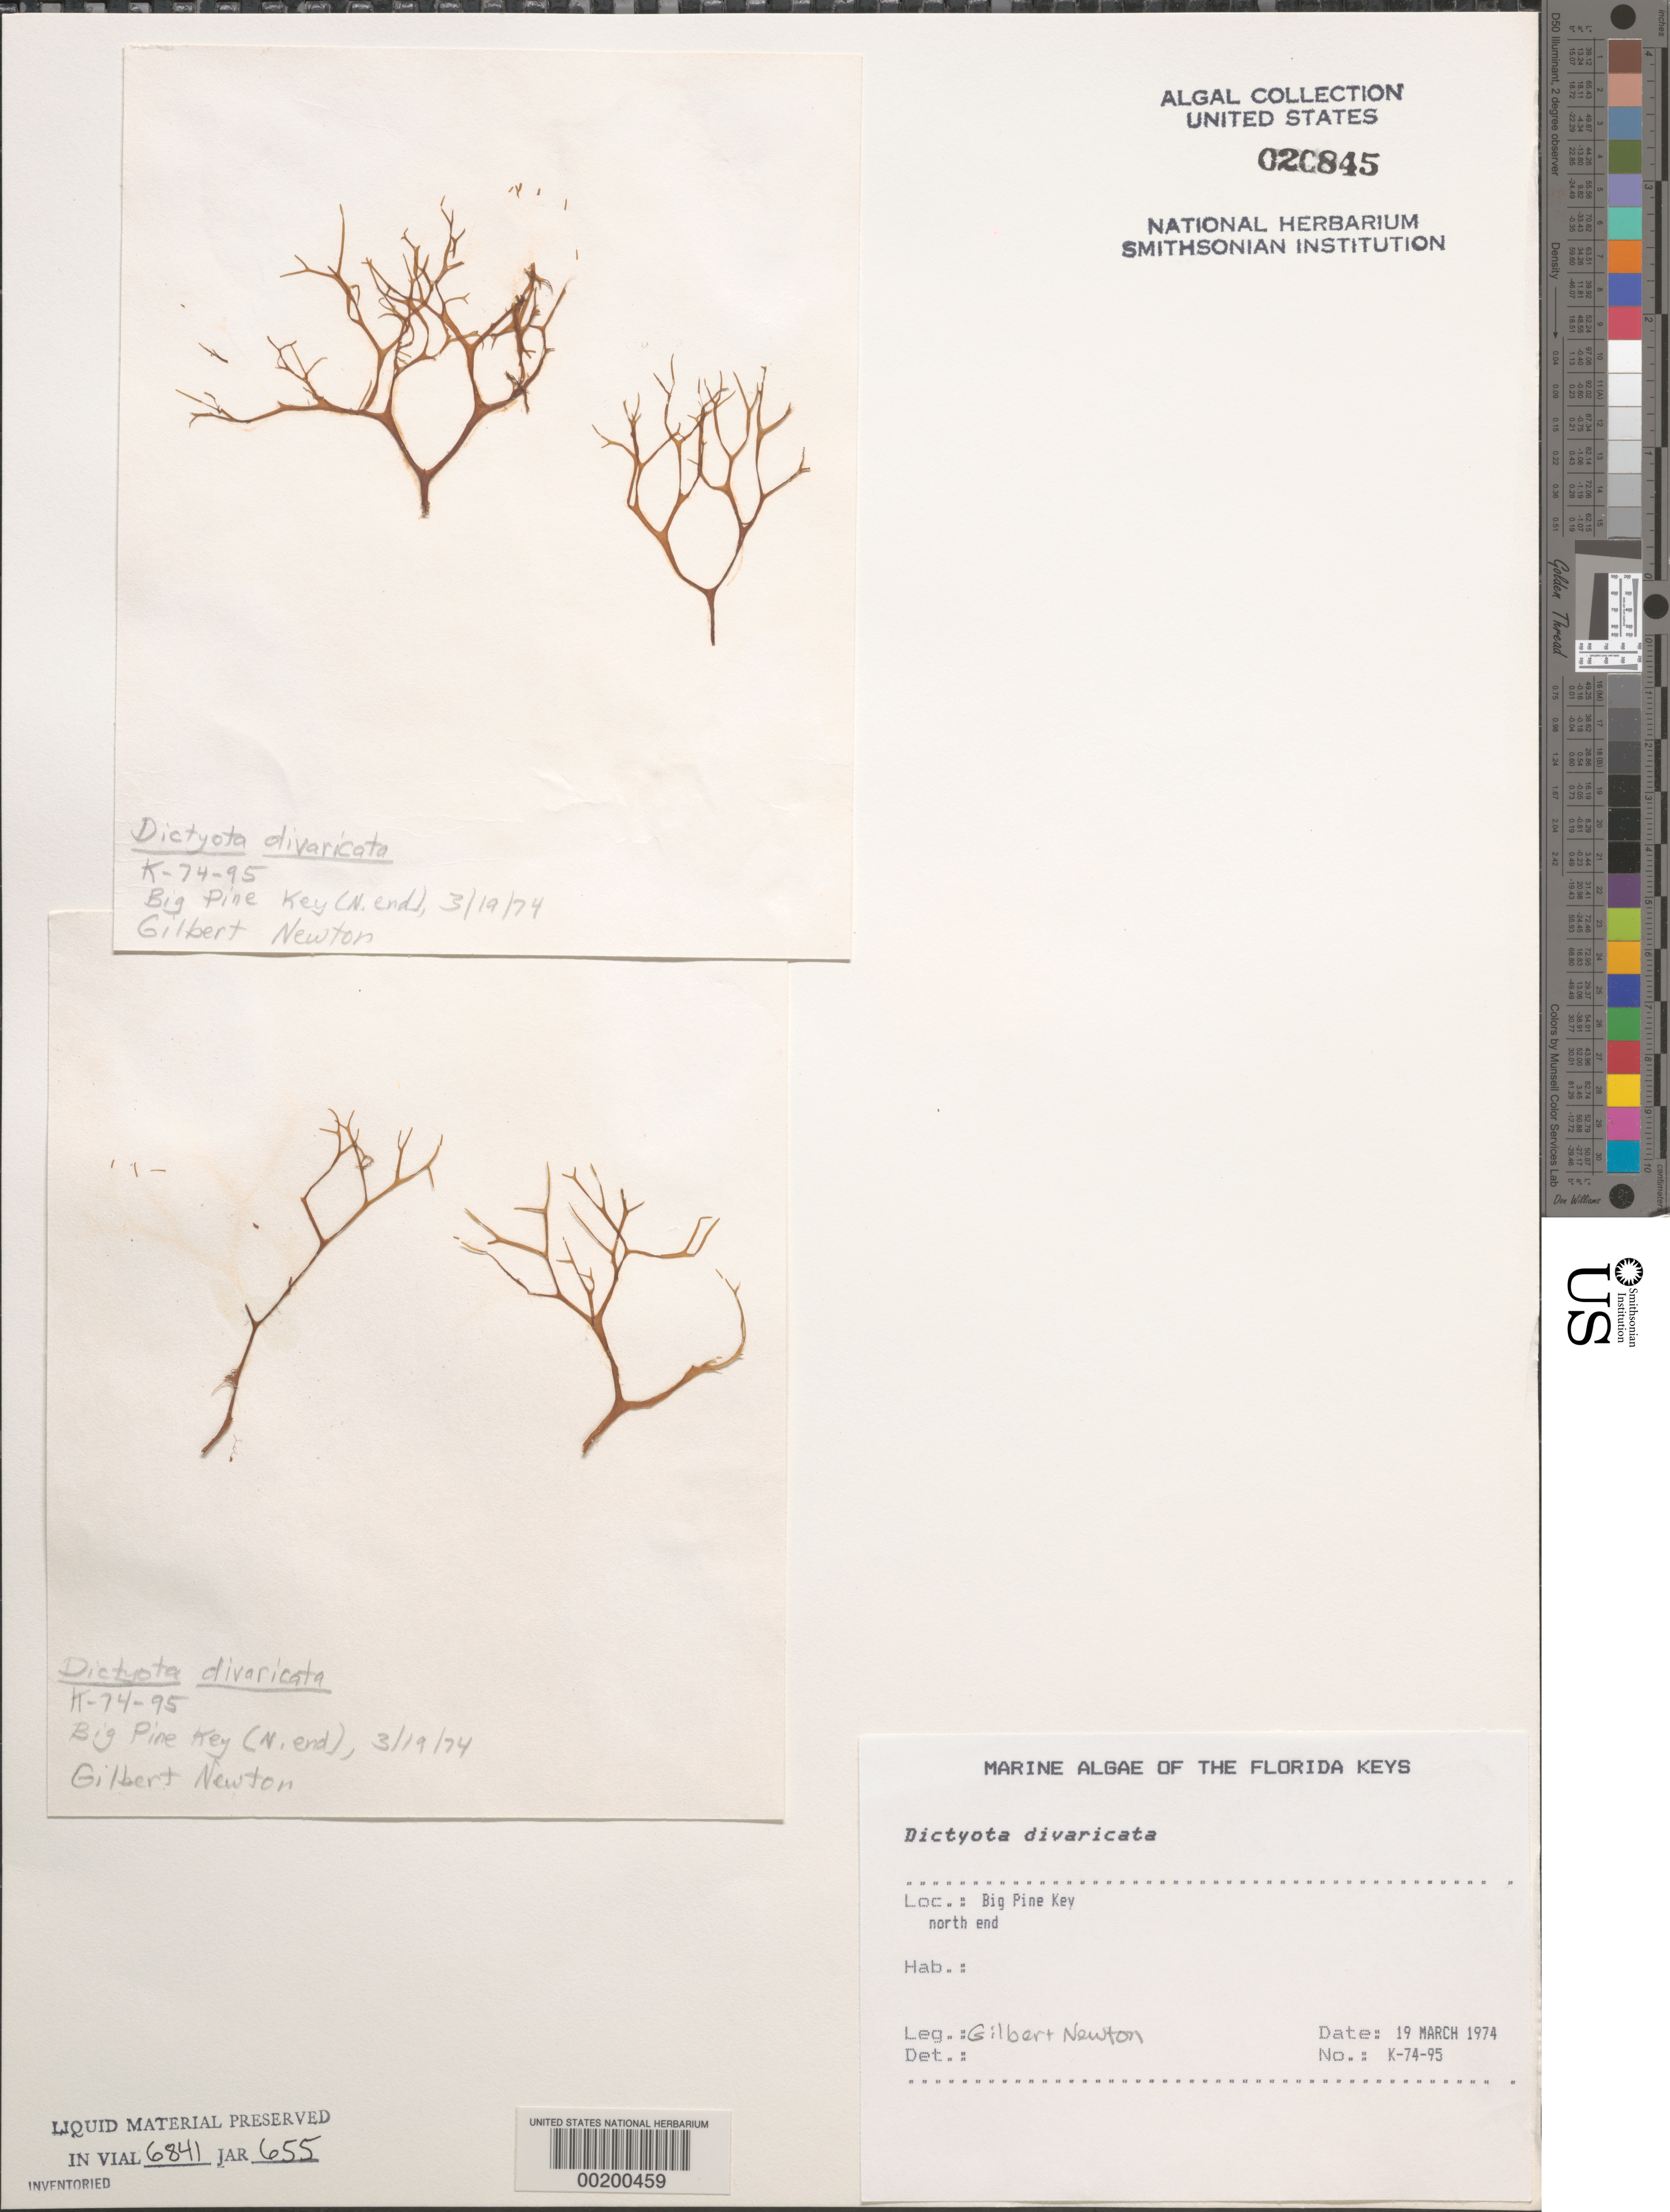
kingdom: Chromista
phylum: Ochrophyta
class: Phaeophyceae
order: Dictyotales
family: Dictyotaceae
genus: Dictyota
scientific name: Dictyota divaricata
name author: J.V.Lamouroux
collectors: G. Newton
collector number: K-74-95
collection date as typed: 19 Mar 1974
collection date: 1974-03-19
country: United States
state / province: Florida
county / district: Monroe County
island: Big Pine Key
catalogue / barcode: US 20845